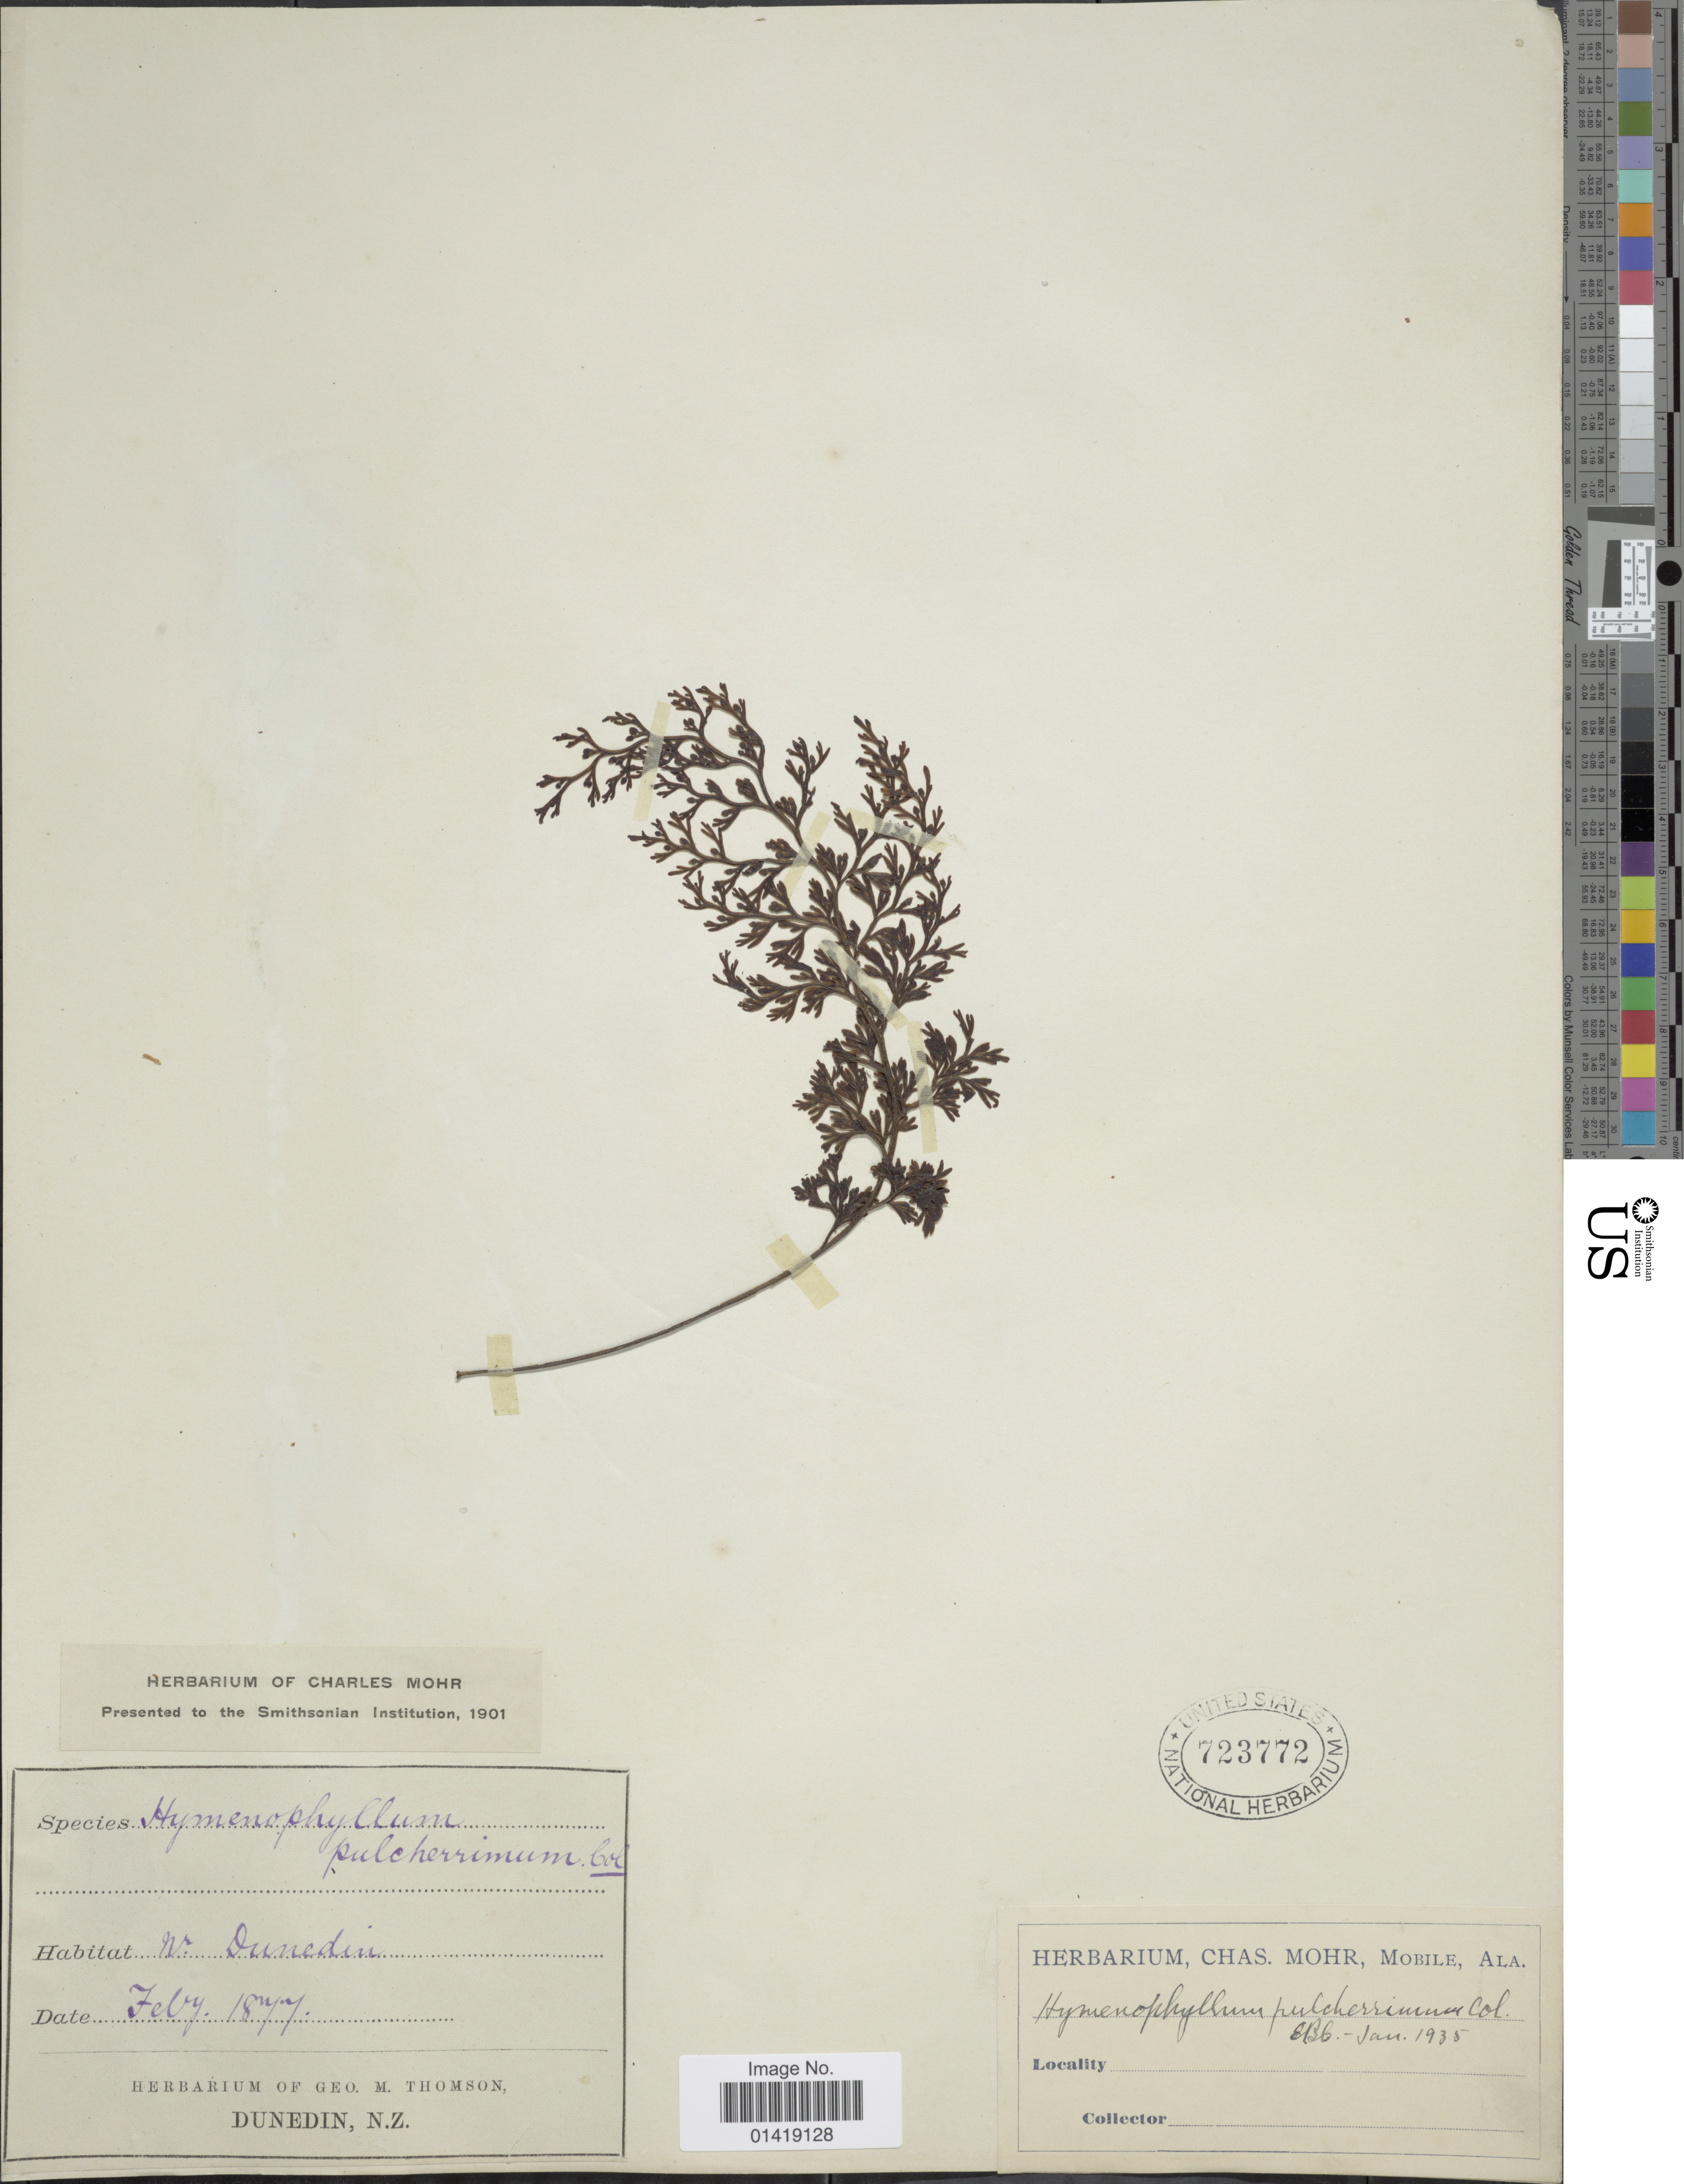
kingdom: Plantae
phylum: Tracheophyta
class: Polypodiopsida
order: Hymenophyllales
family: Hymenophyllaceae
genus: Hymenophyllum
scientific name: Hymenophyllum pulcherrimum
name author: Colenso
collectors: ex herb. Geo. M. Thomson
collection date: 1877-02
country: New Zealand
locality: W. Dunedin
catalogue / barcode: US 723772